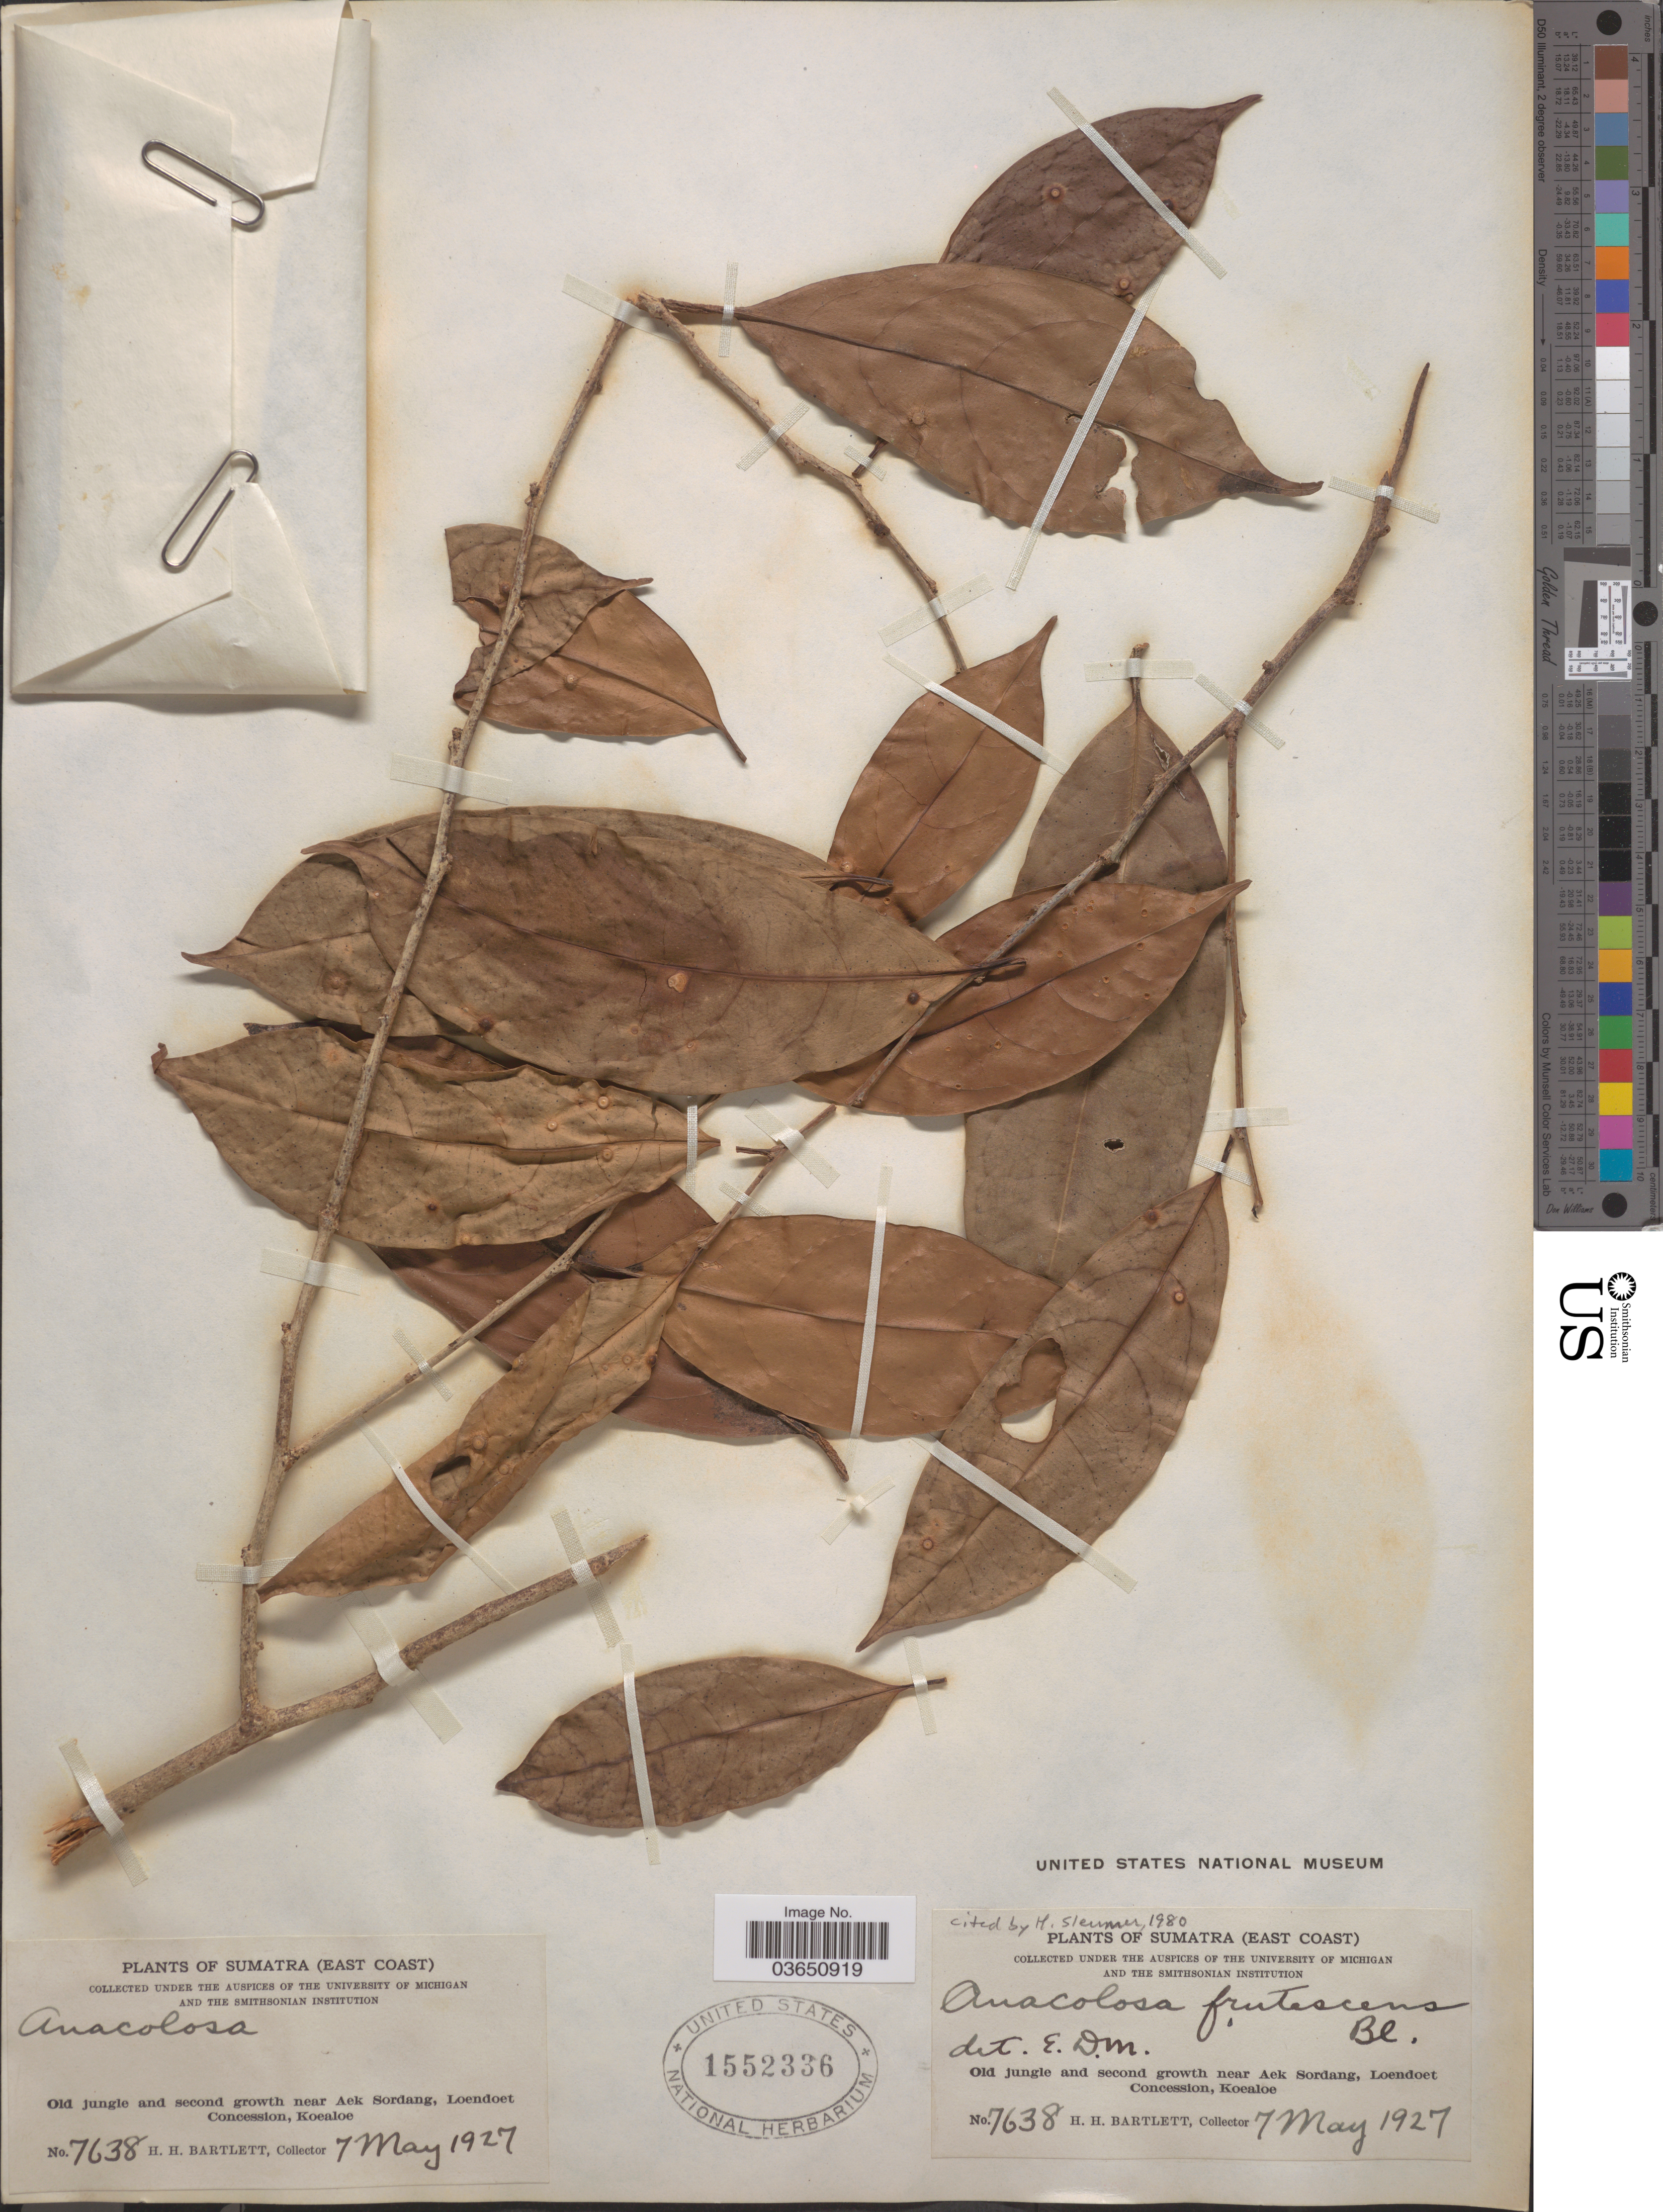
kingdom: Plantae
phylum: Tracheophyta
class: Magnoliopsida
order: Santalales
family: Aptandraceae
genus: Anacolosa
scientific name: Anacolosa frutescens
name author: (Blume) Blume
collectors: H. H. Bartlett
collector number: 7638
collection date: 1927-05-07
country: Indonesia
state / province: Sumatra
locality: Sumatra (East Coast). Old jungle and second growth near Aek Sordang, Loendoet Concession, Koealoe.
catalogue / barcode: US 1552336